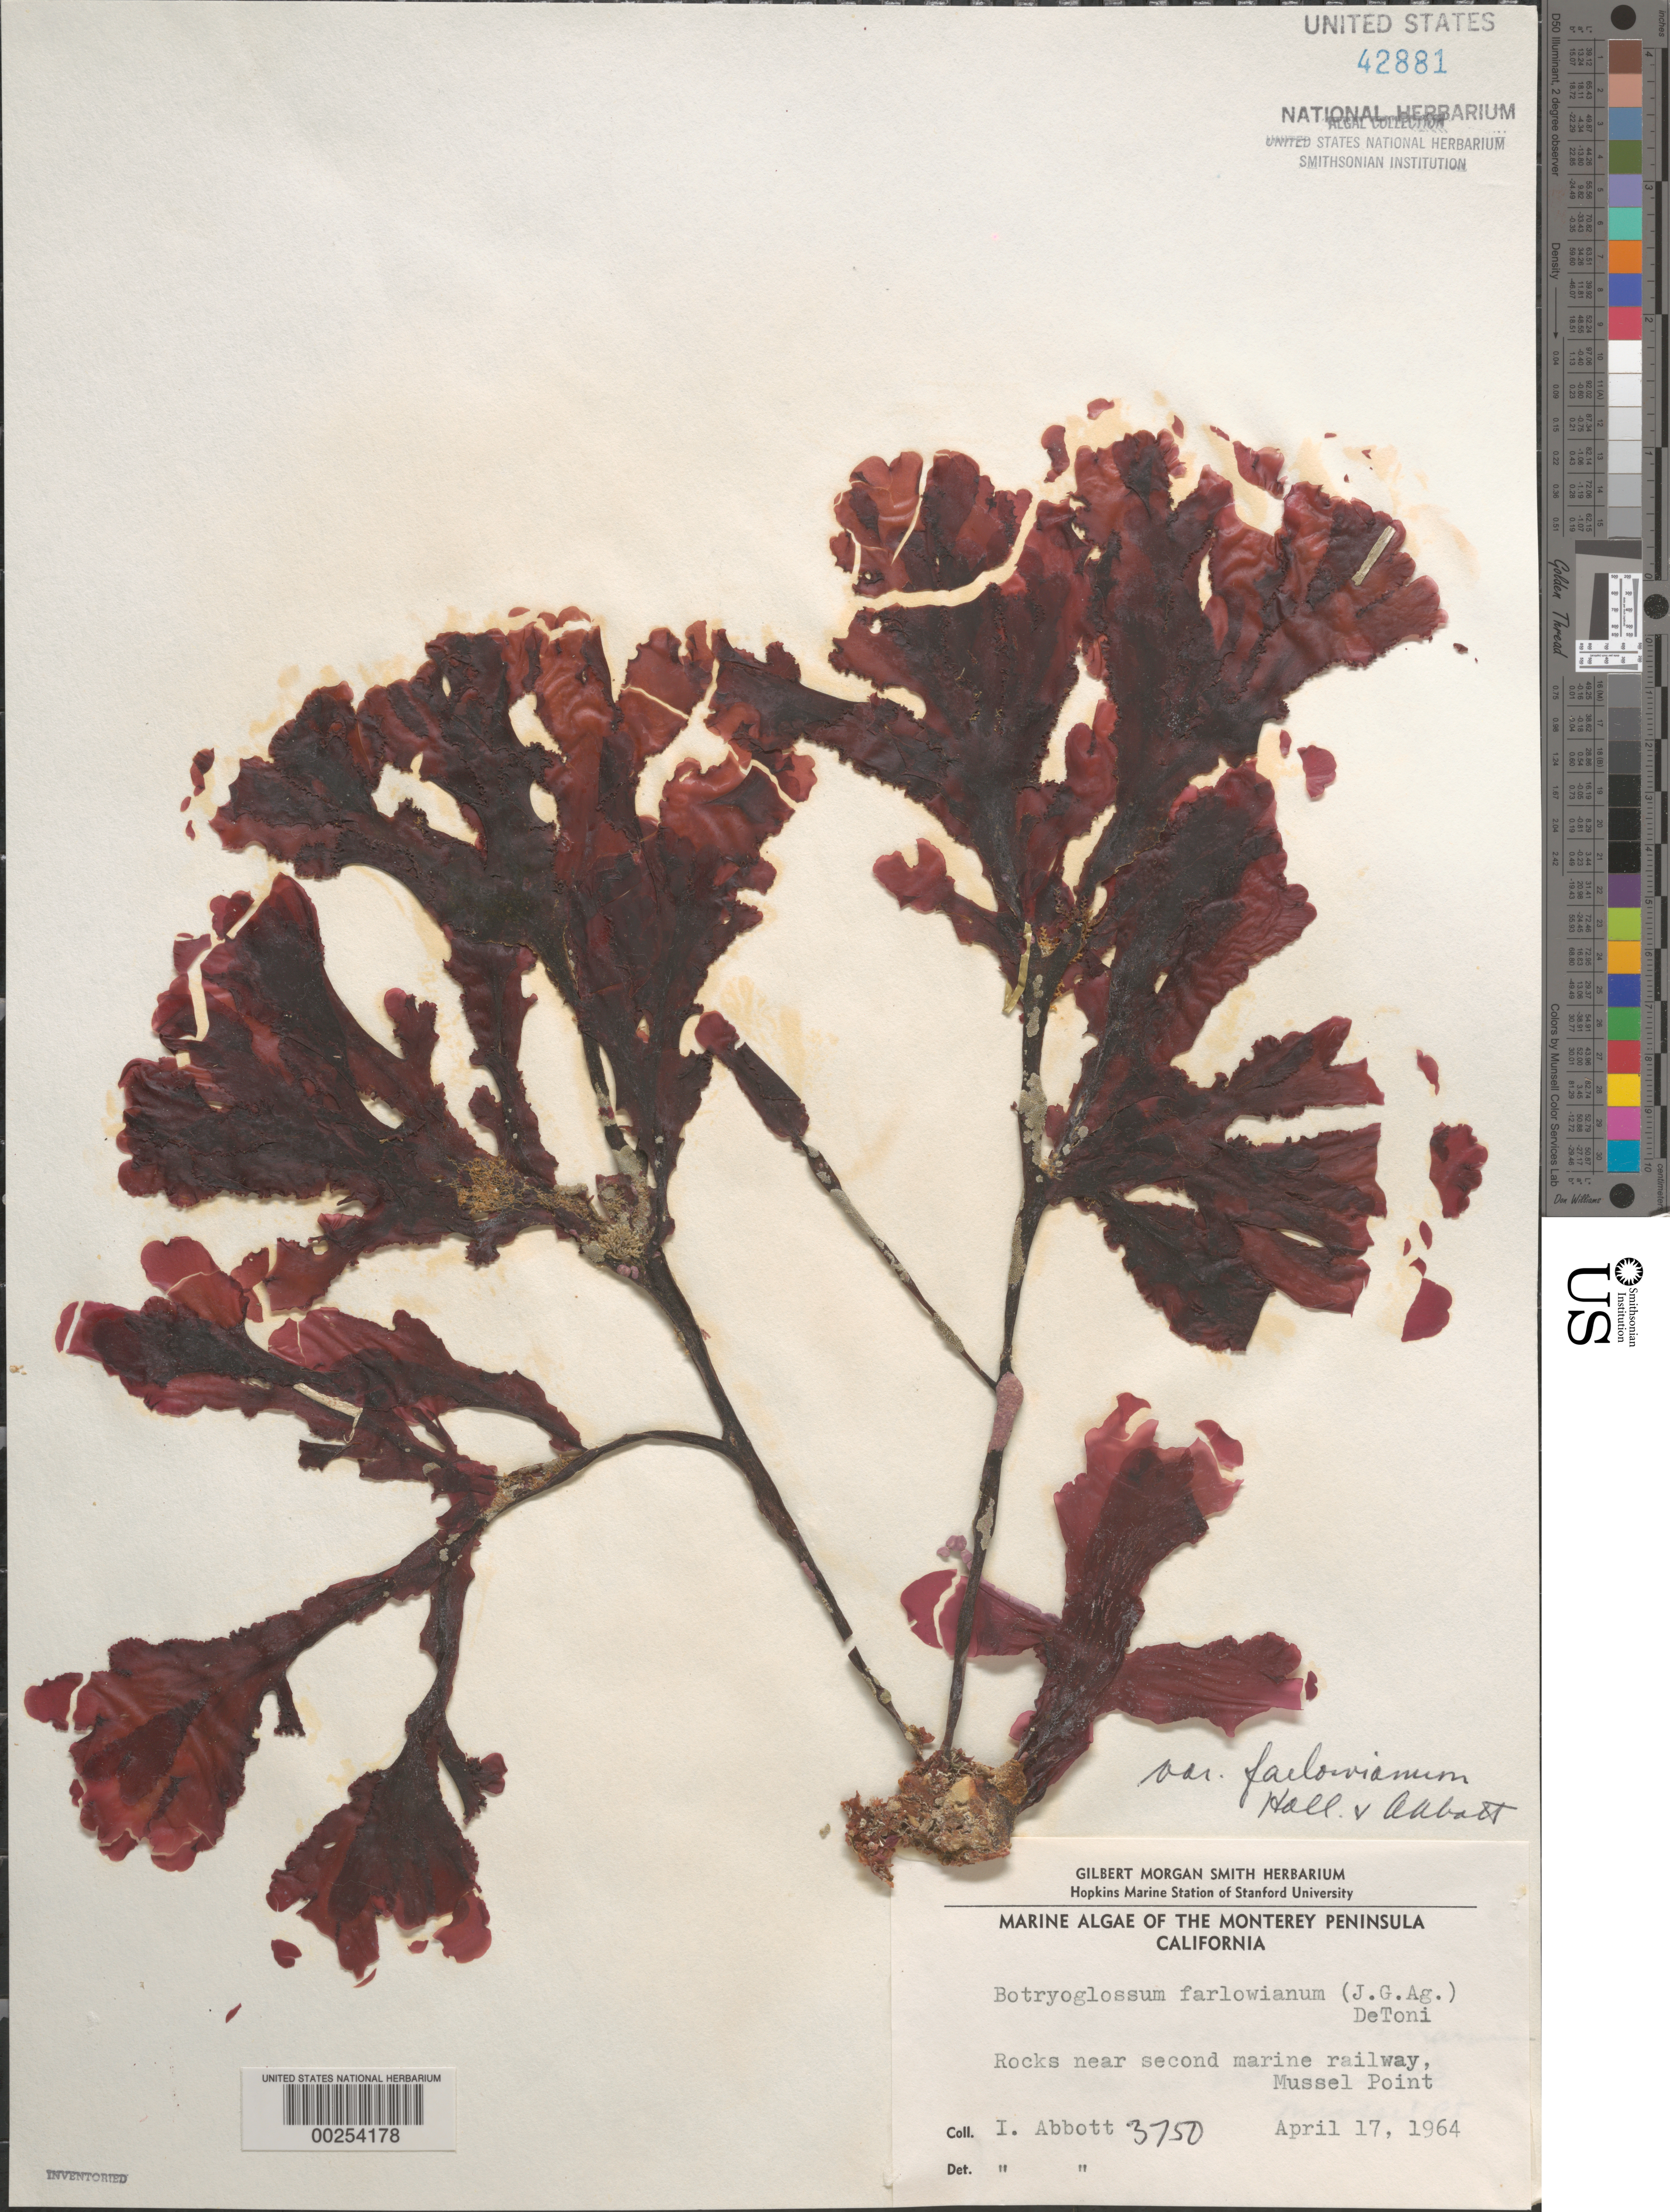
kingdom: Plantae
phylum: Rhodophyta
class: Florideophyceae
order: Ceramiales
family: Delesseriaceae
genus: Botryoglossum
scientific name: Botryoglossum farlowianum var. farlowianum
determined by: Abbott, Isabella A.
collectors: I. A. Abbott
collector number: IAA 3750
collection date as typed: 17 Apr 1964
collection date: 1964-04-17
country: United States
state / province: California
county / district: Monterey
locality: Mussel Point, Monterey Peninsula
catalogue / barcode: US 42881